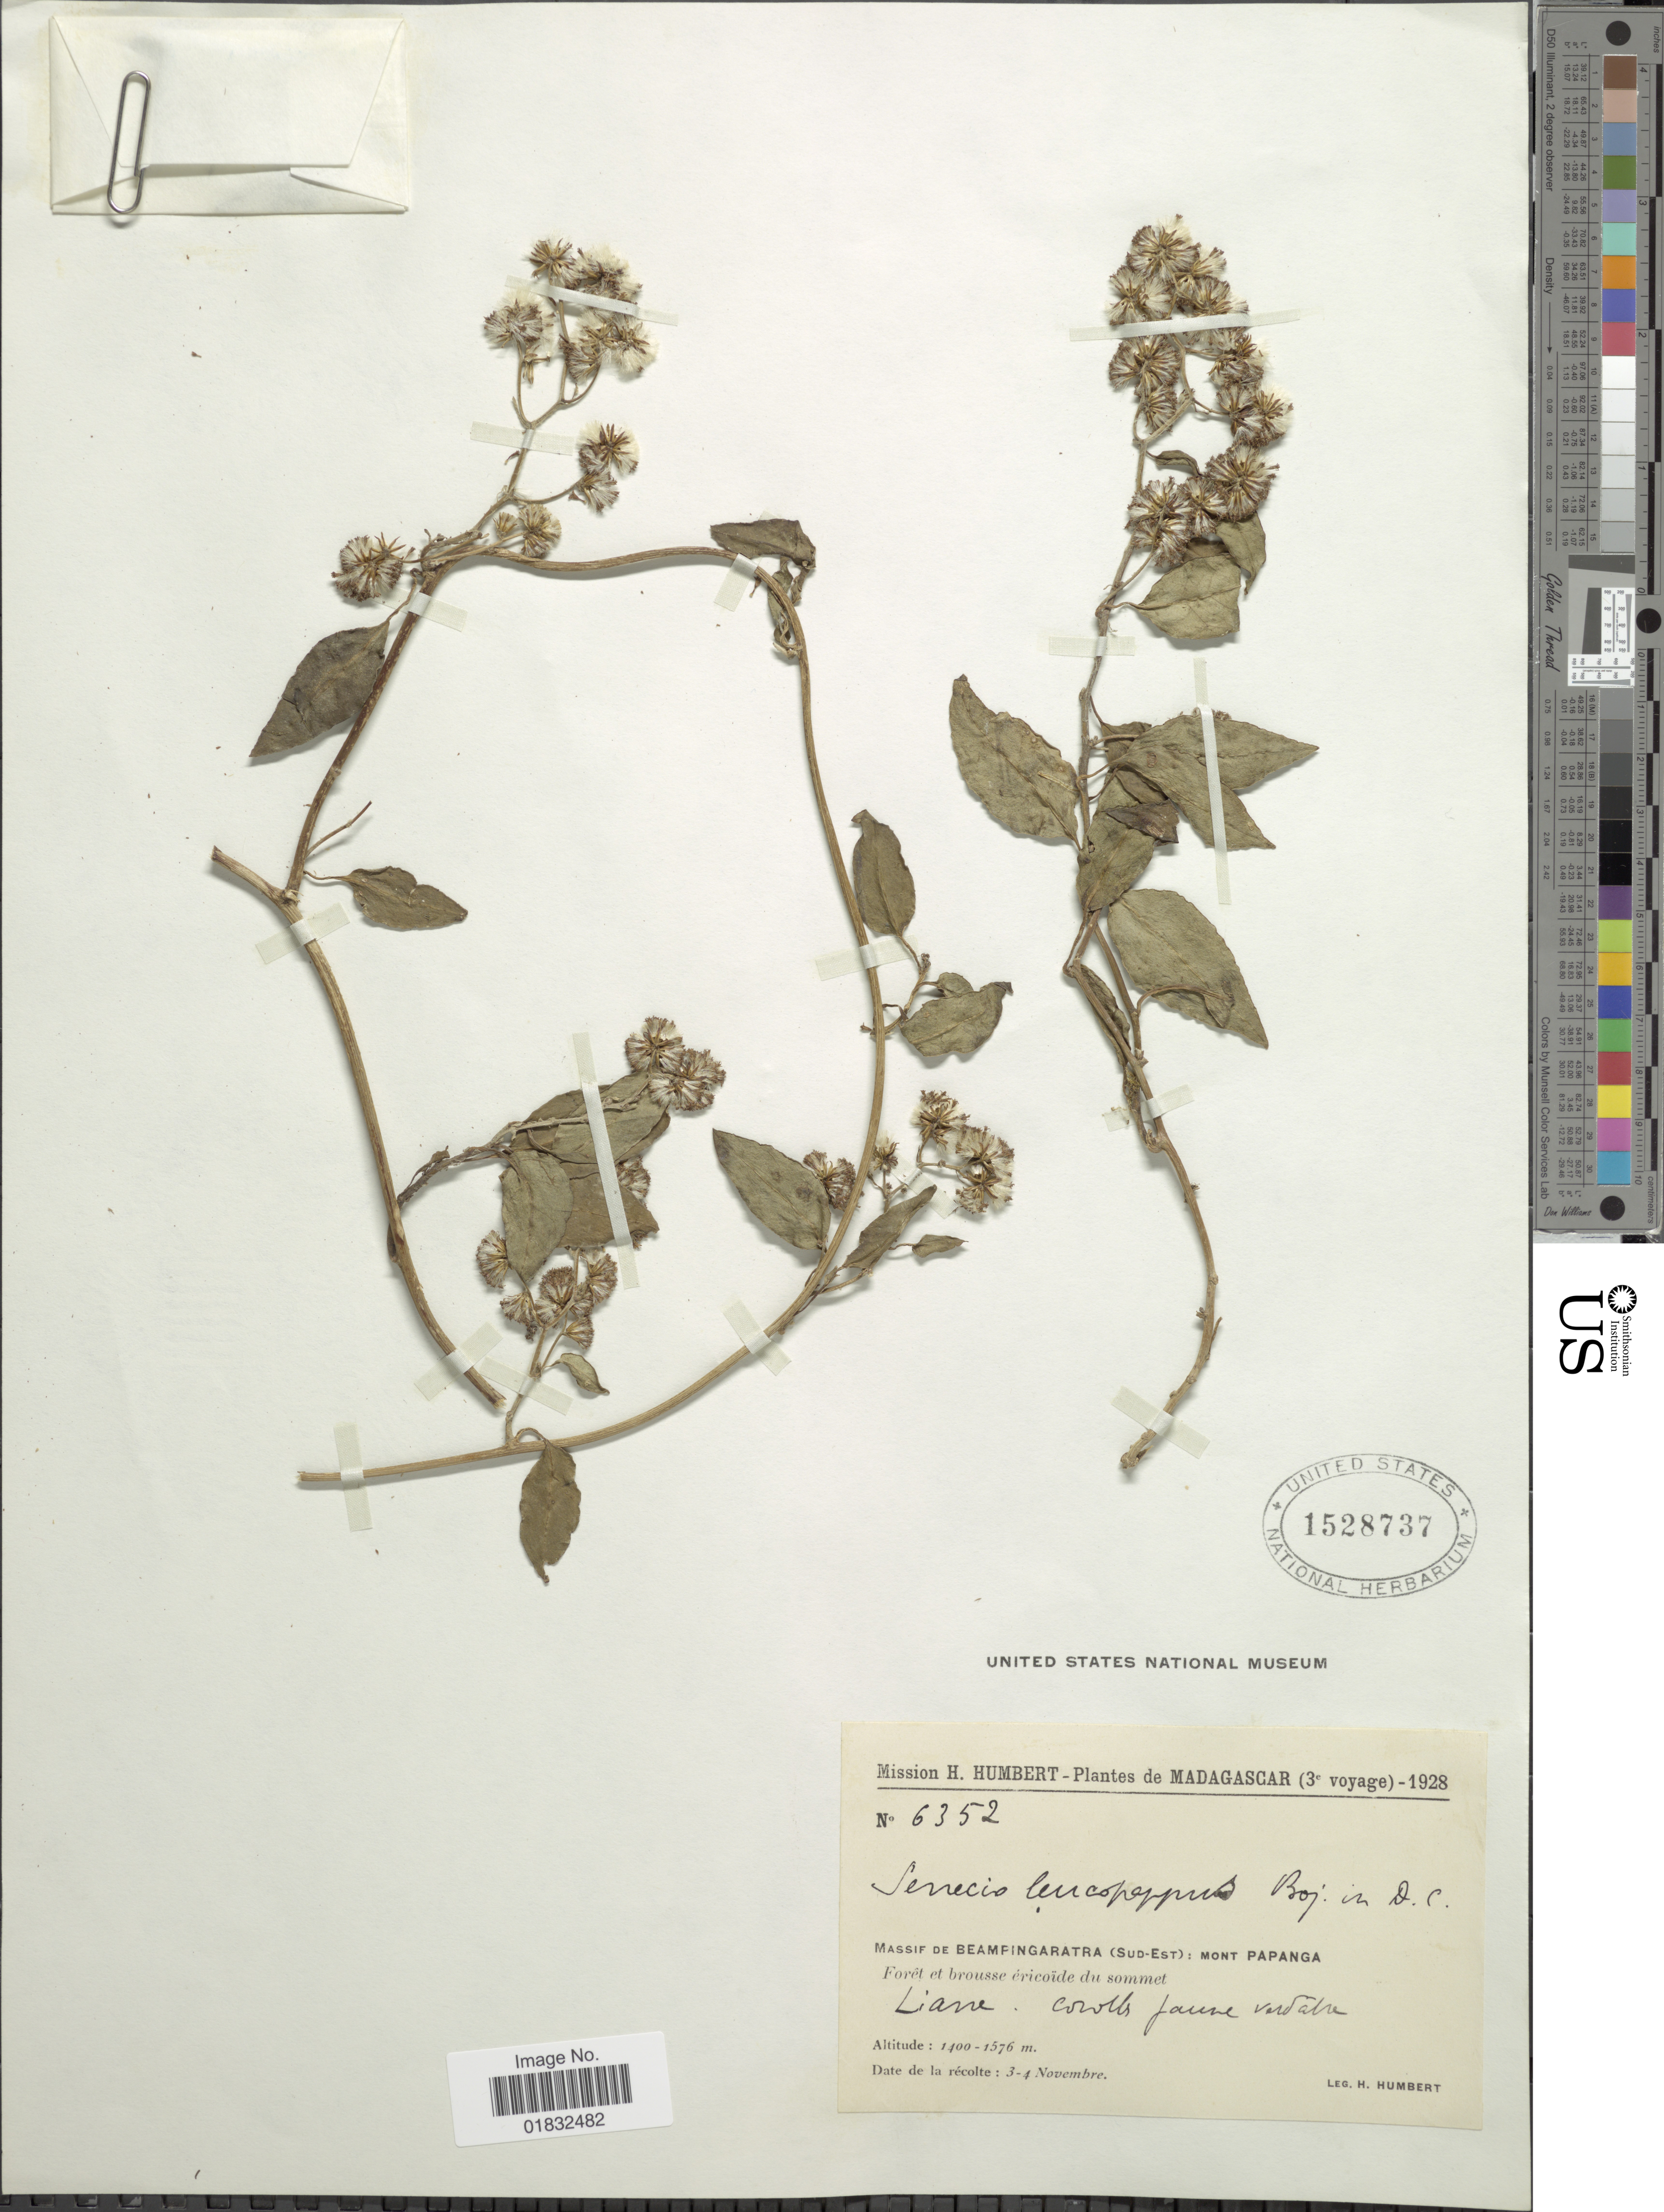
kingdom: Plantae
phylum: Tracheophyta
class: Magnoliopsida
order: Asterales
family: Asteraceae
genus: Humbertacalia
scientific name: Humbertacalia leucopappa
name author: (Bojer ex DC.) C. Jeffrey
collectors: H. Humbert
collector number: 6352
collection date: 1928-11-03/1928-11-04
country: Madagascar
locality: Massif de Beampingaratra (Sud-Est): Mont Papanga, Forét et brousse éricoïde du sommet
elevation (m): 1400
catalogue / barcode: US 1528737